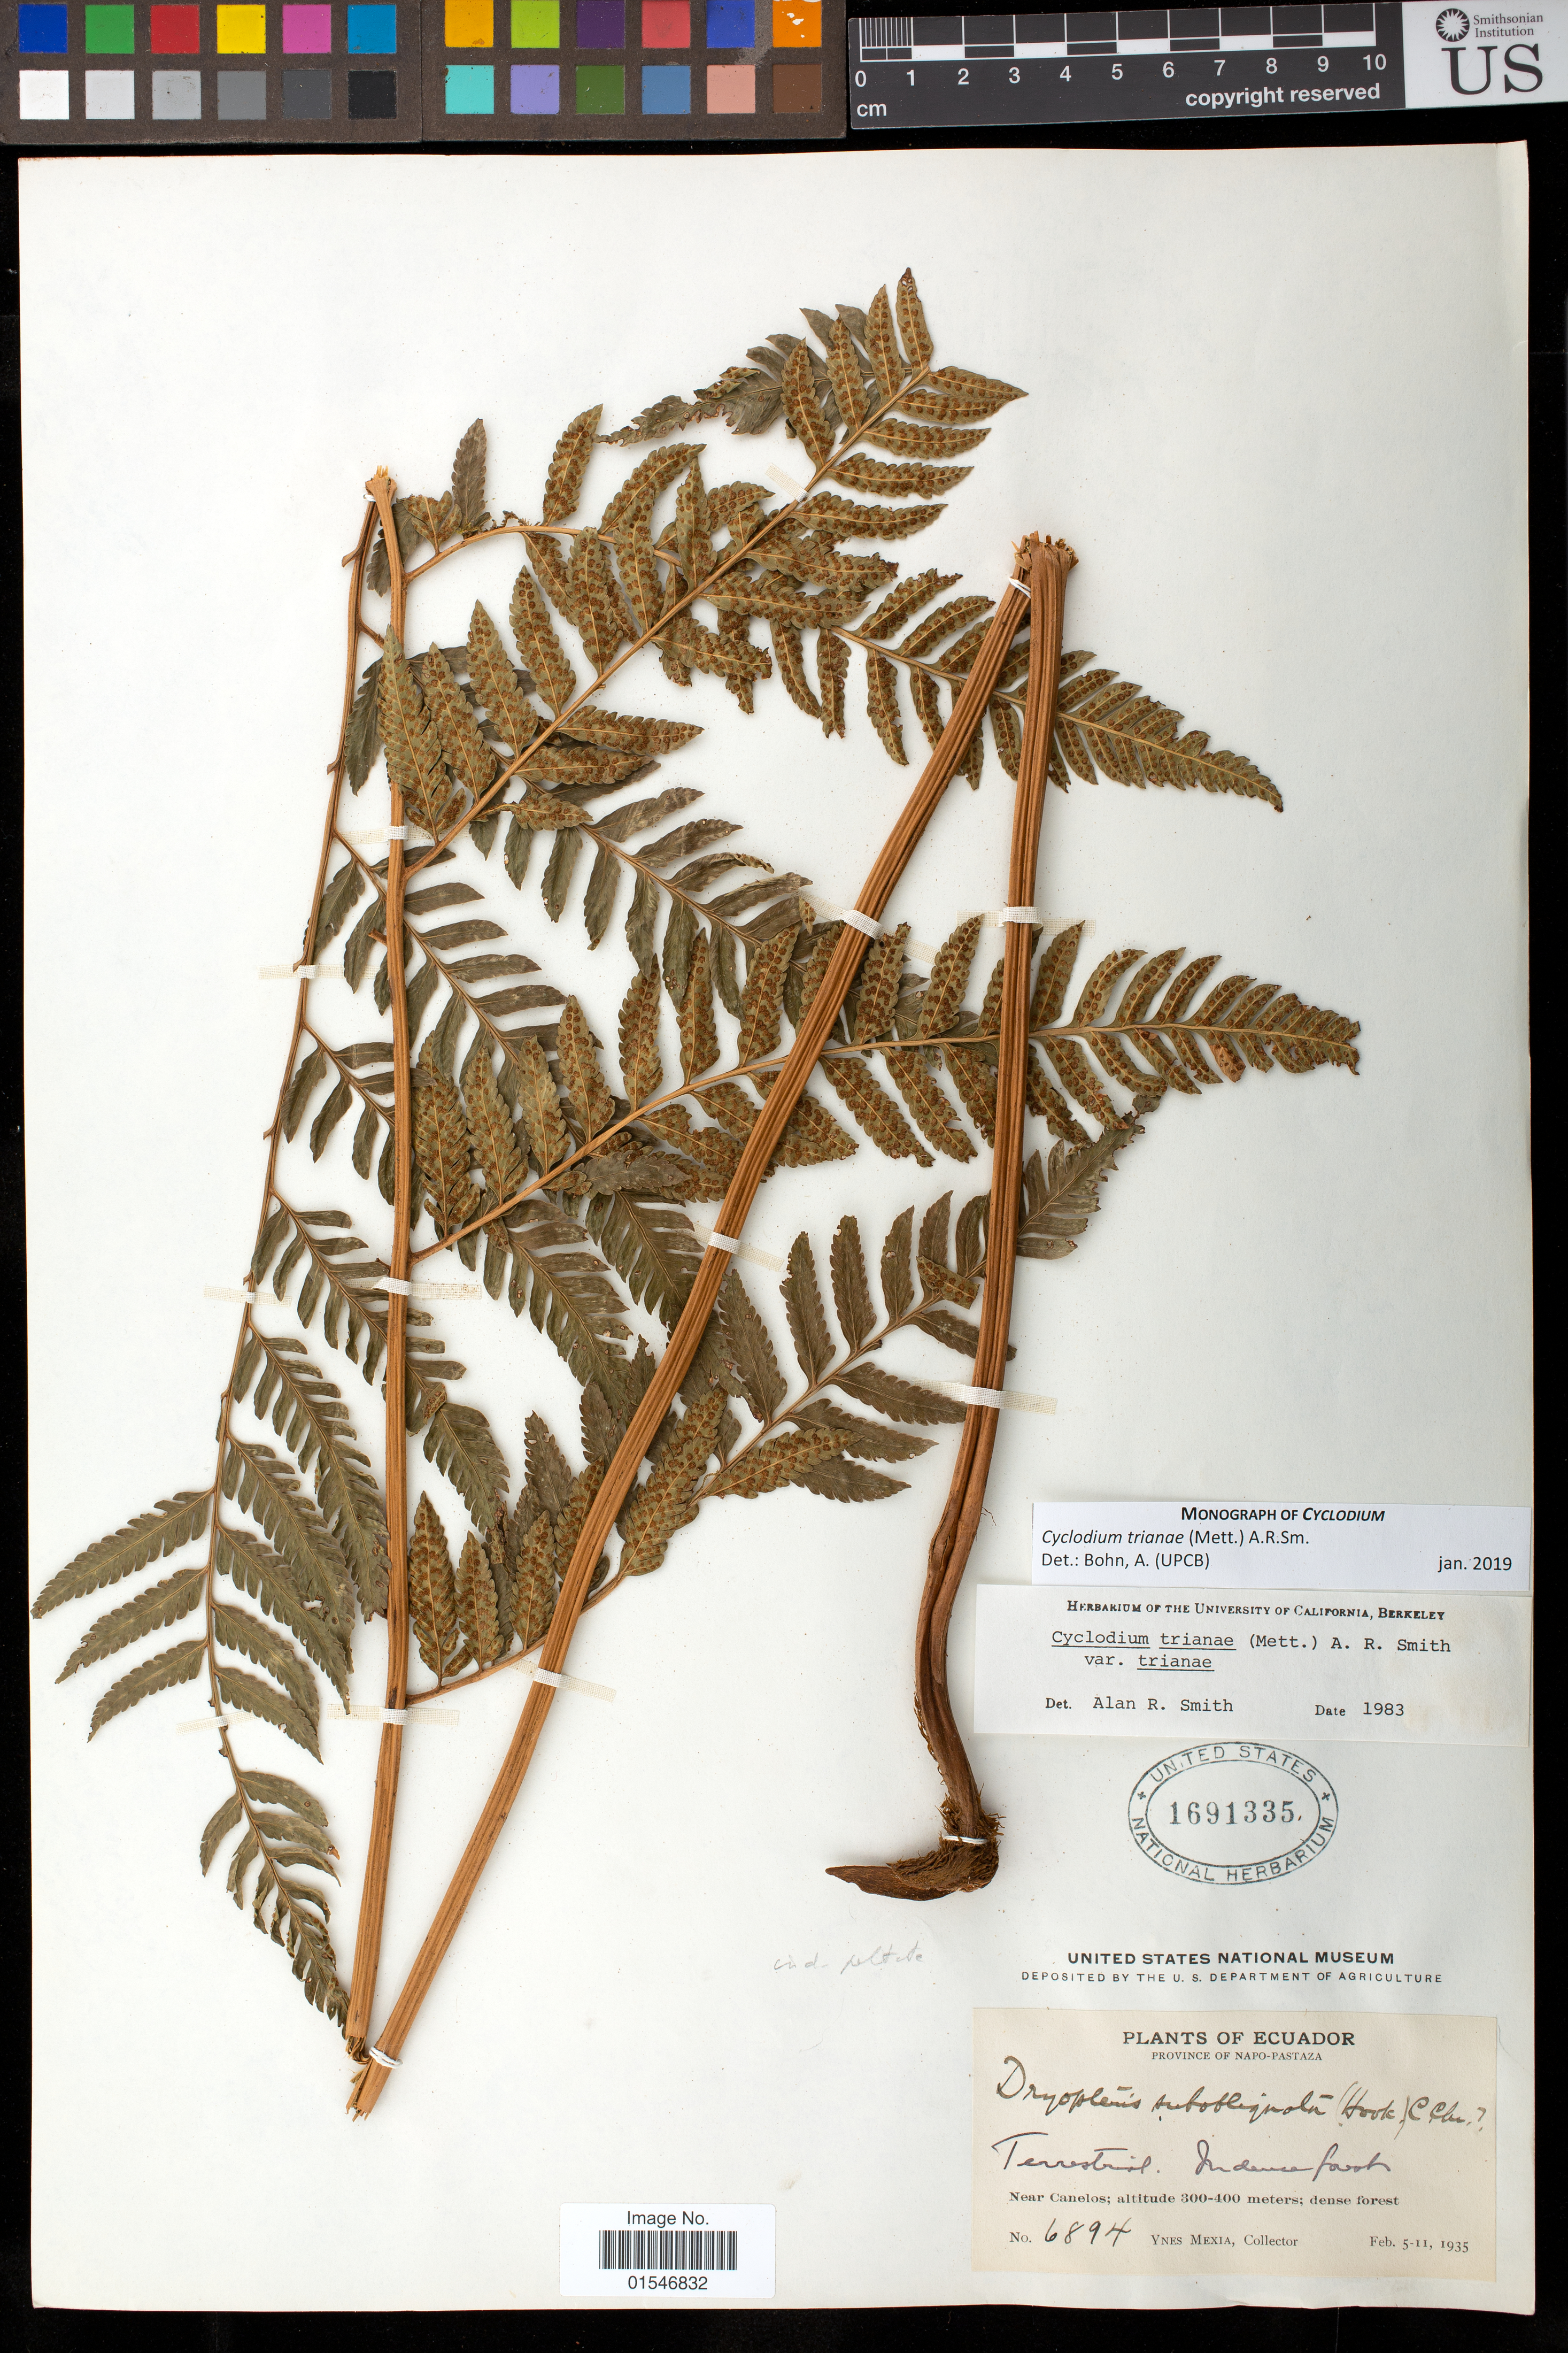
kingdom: Plantae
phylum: Tracheophyta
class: Polypodiopsida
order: Polypodiales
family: Dryopteridaceae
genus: Cyclodium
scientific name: Cyclodium trianae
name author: (Mett.) A.R. Sm.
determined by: Bohn, Amabily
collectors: Y. Mexia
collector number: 6894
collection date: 1935-02-05/1935-02-11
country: Ecuador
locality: Ecuador, Napo-Pastaza, Near Canelos.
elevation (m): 300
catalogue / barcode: US 1691335